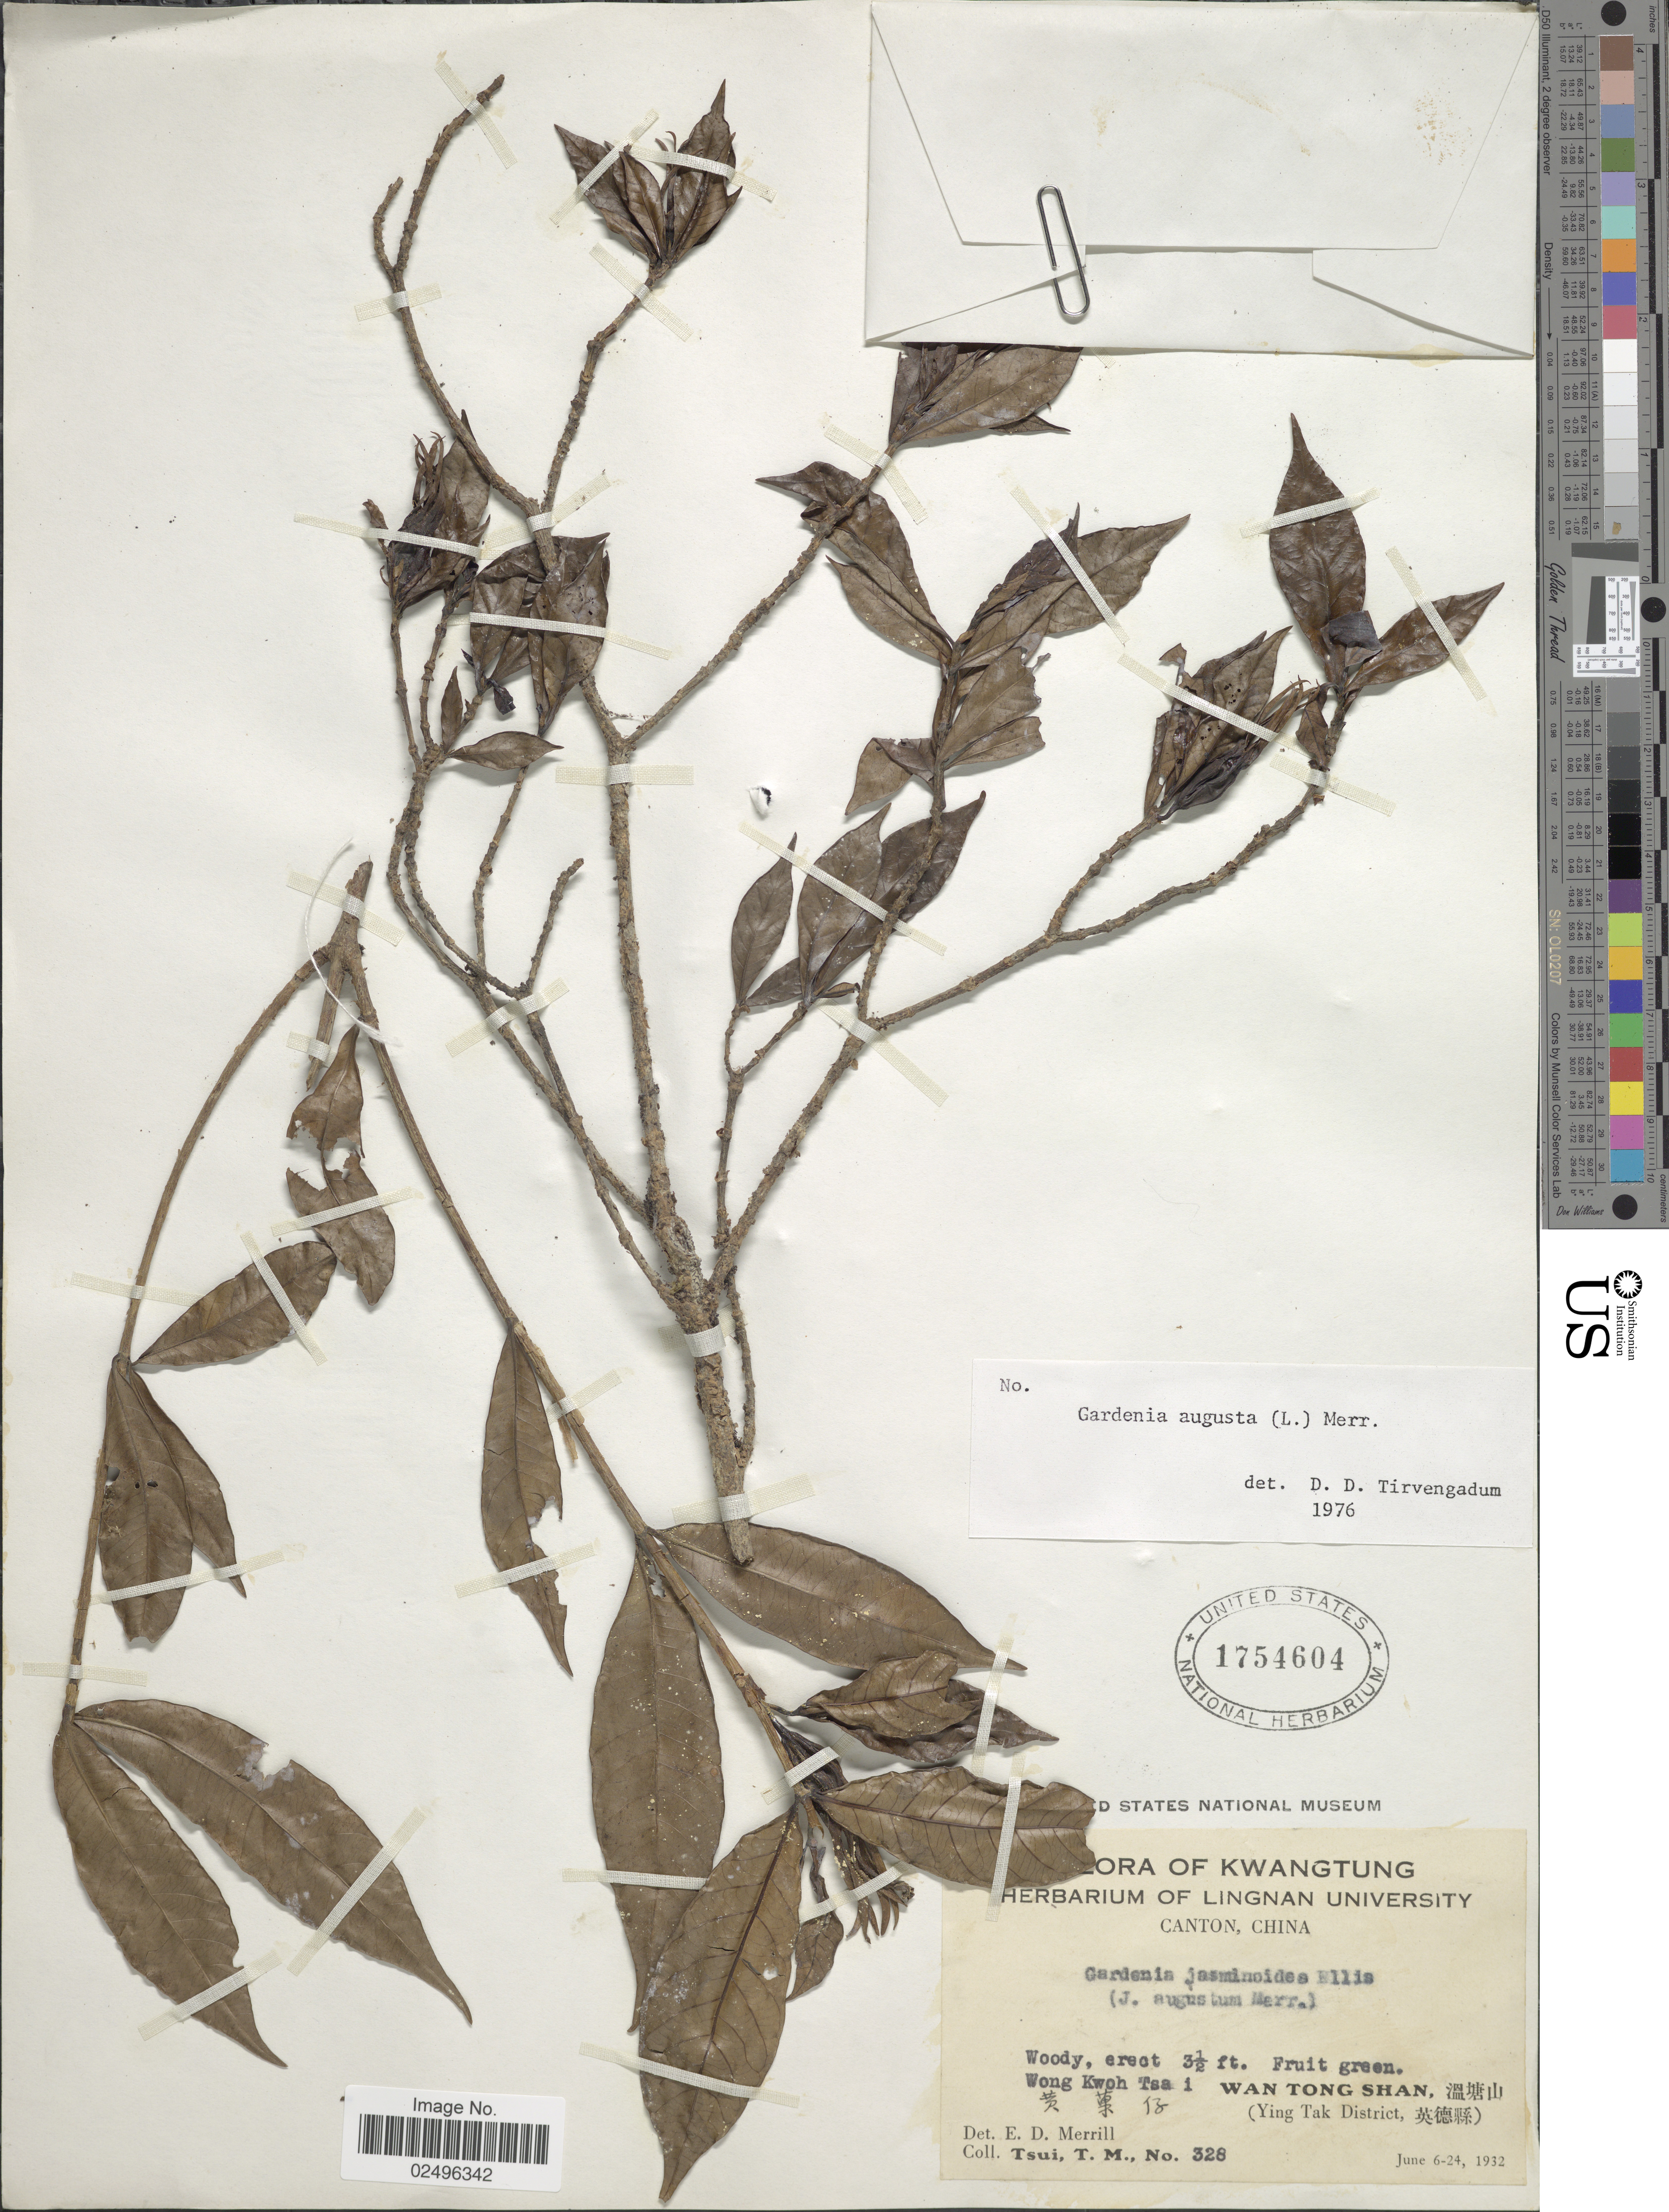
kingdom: Plantae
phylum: Tracheophyta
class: Magnoliopsida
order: Gentianales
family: Rubiaceae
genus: Gardenia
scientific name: Gardenia augusta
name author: (L.) Merr.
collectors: T. Tsui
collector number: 328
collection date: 1932-06-06/1932-06-24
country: China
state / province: Guangdong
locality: Kwangtung. Wong Kwoh Tsa I Wan Tong Shan (Ying Tak District)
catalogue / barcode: US 1754604